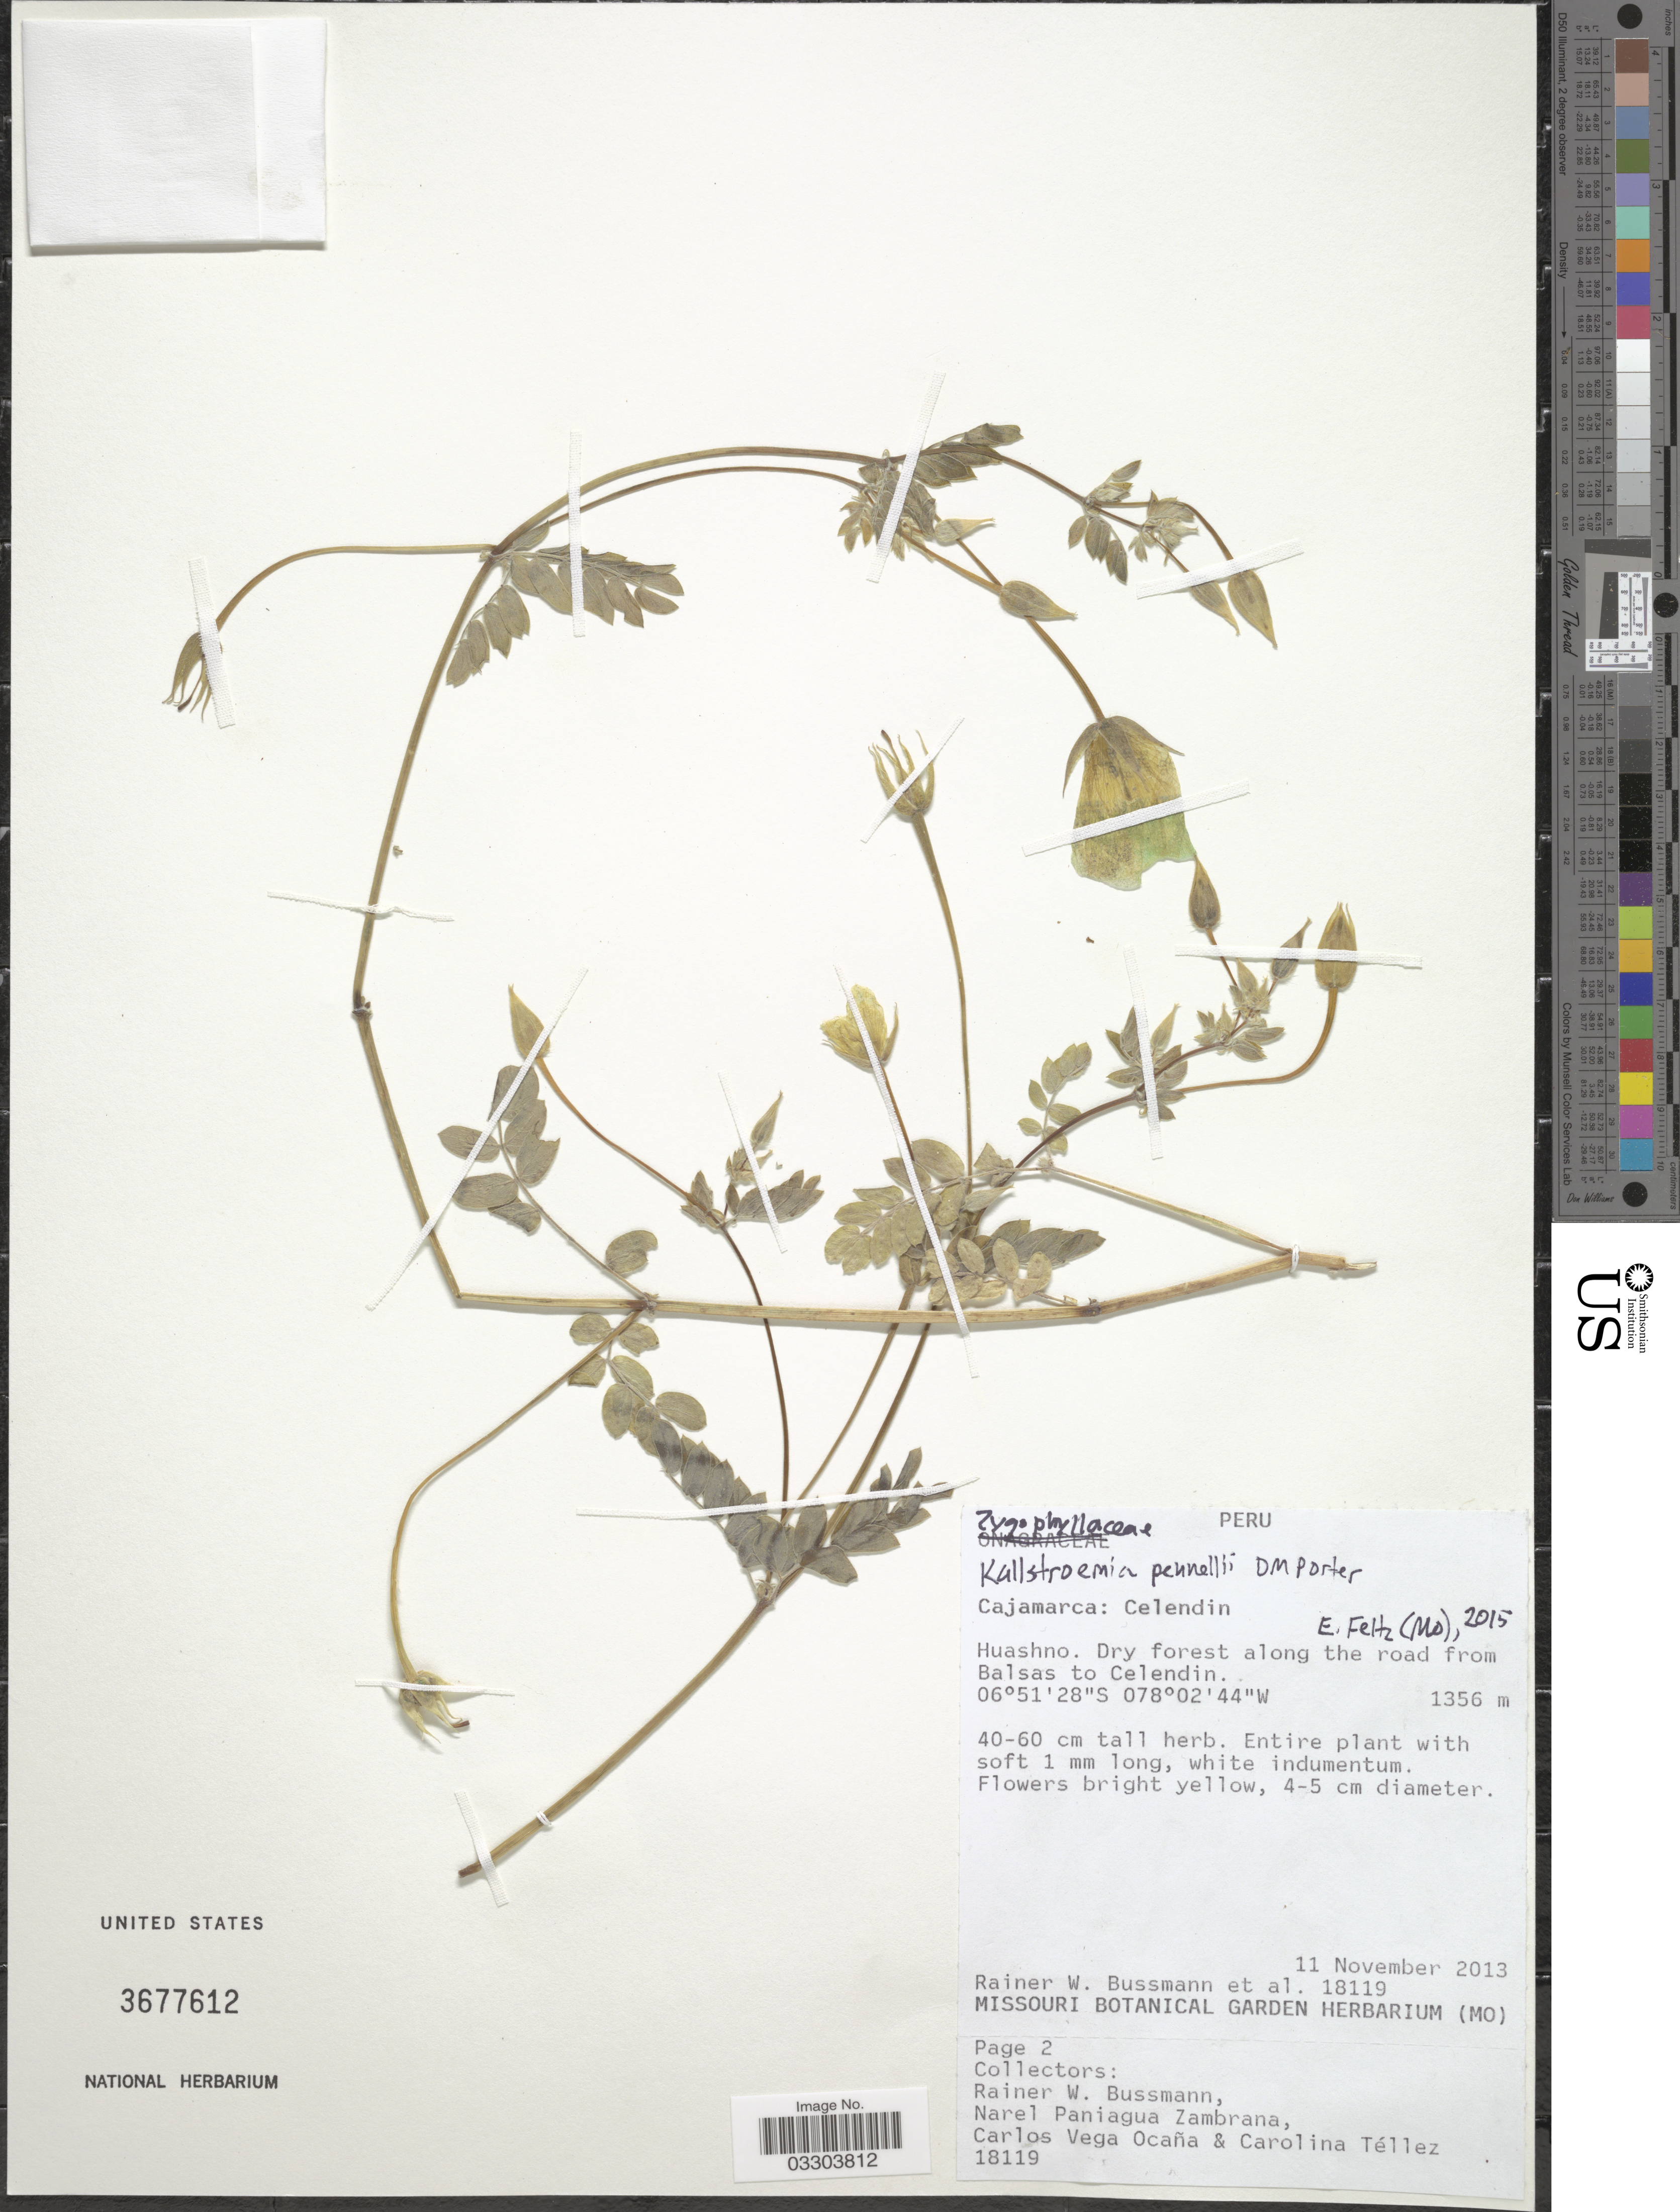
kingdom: Plantae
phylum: Tracheophyta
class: Magnoliopsida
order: Zygophyllales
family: Zygophyllaceae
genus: Kallstroemia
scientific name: Kallstroemia pennellii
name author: D.M. Porter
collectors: R. W. Bussmann, N. Zambrana, C. Ocaña & C. Téllez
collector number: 18119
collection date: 2013-11-11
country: Peru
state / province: Cajamarca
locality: Celendin. Huashno. Along the road from Balsas to Celendin.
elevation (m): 1356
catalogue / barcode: US 3677612